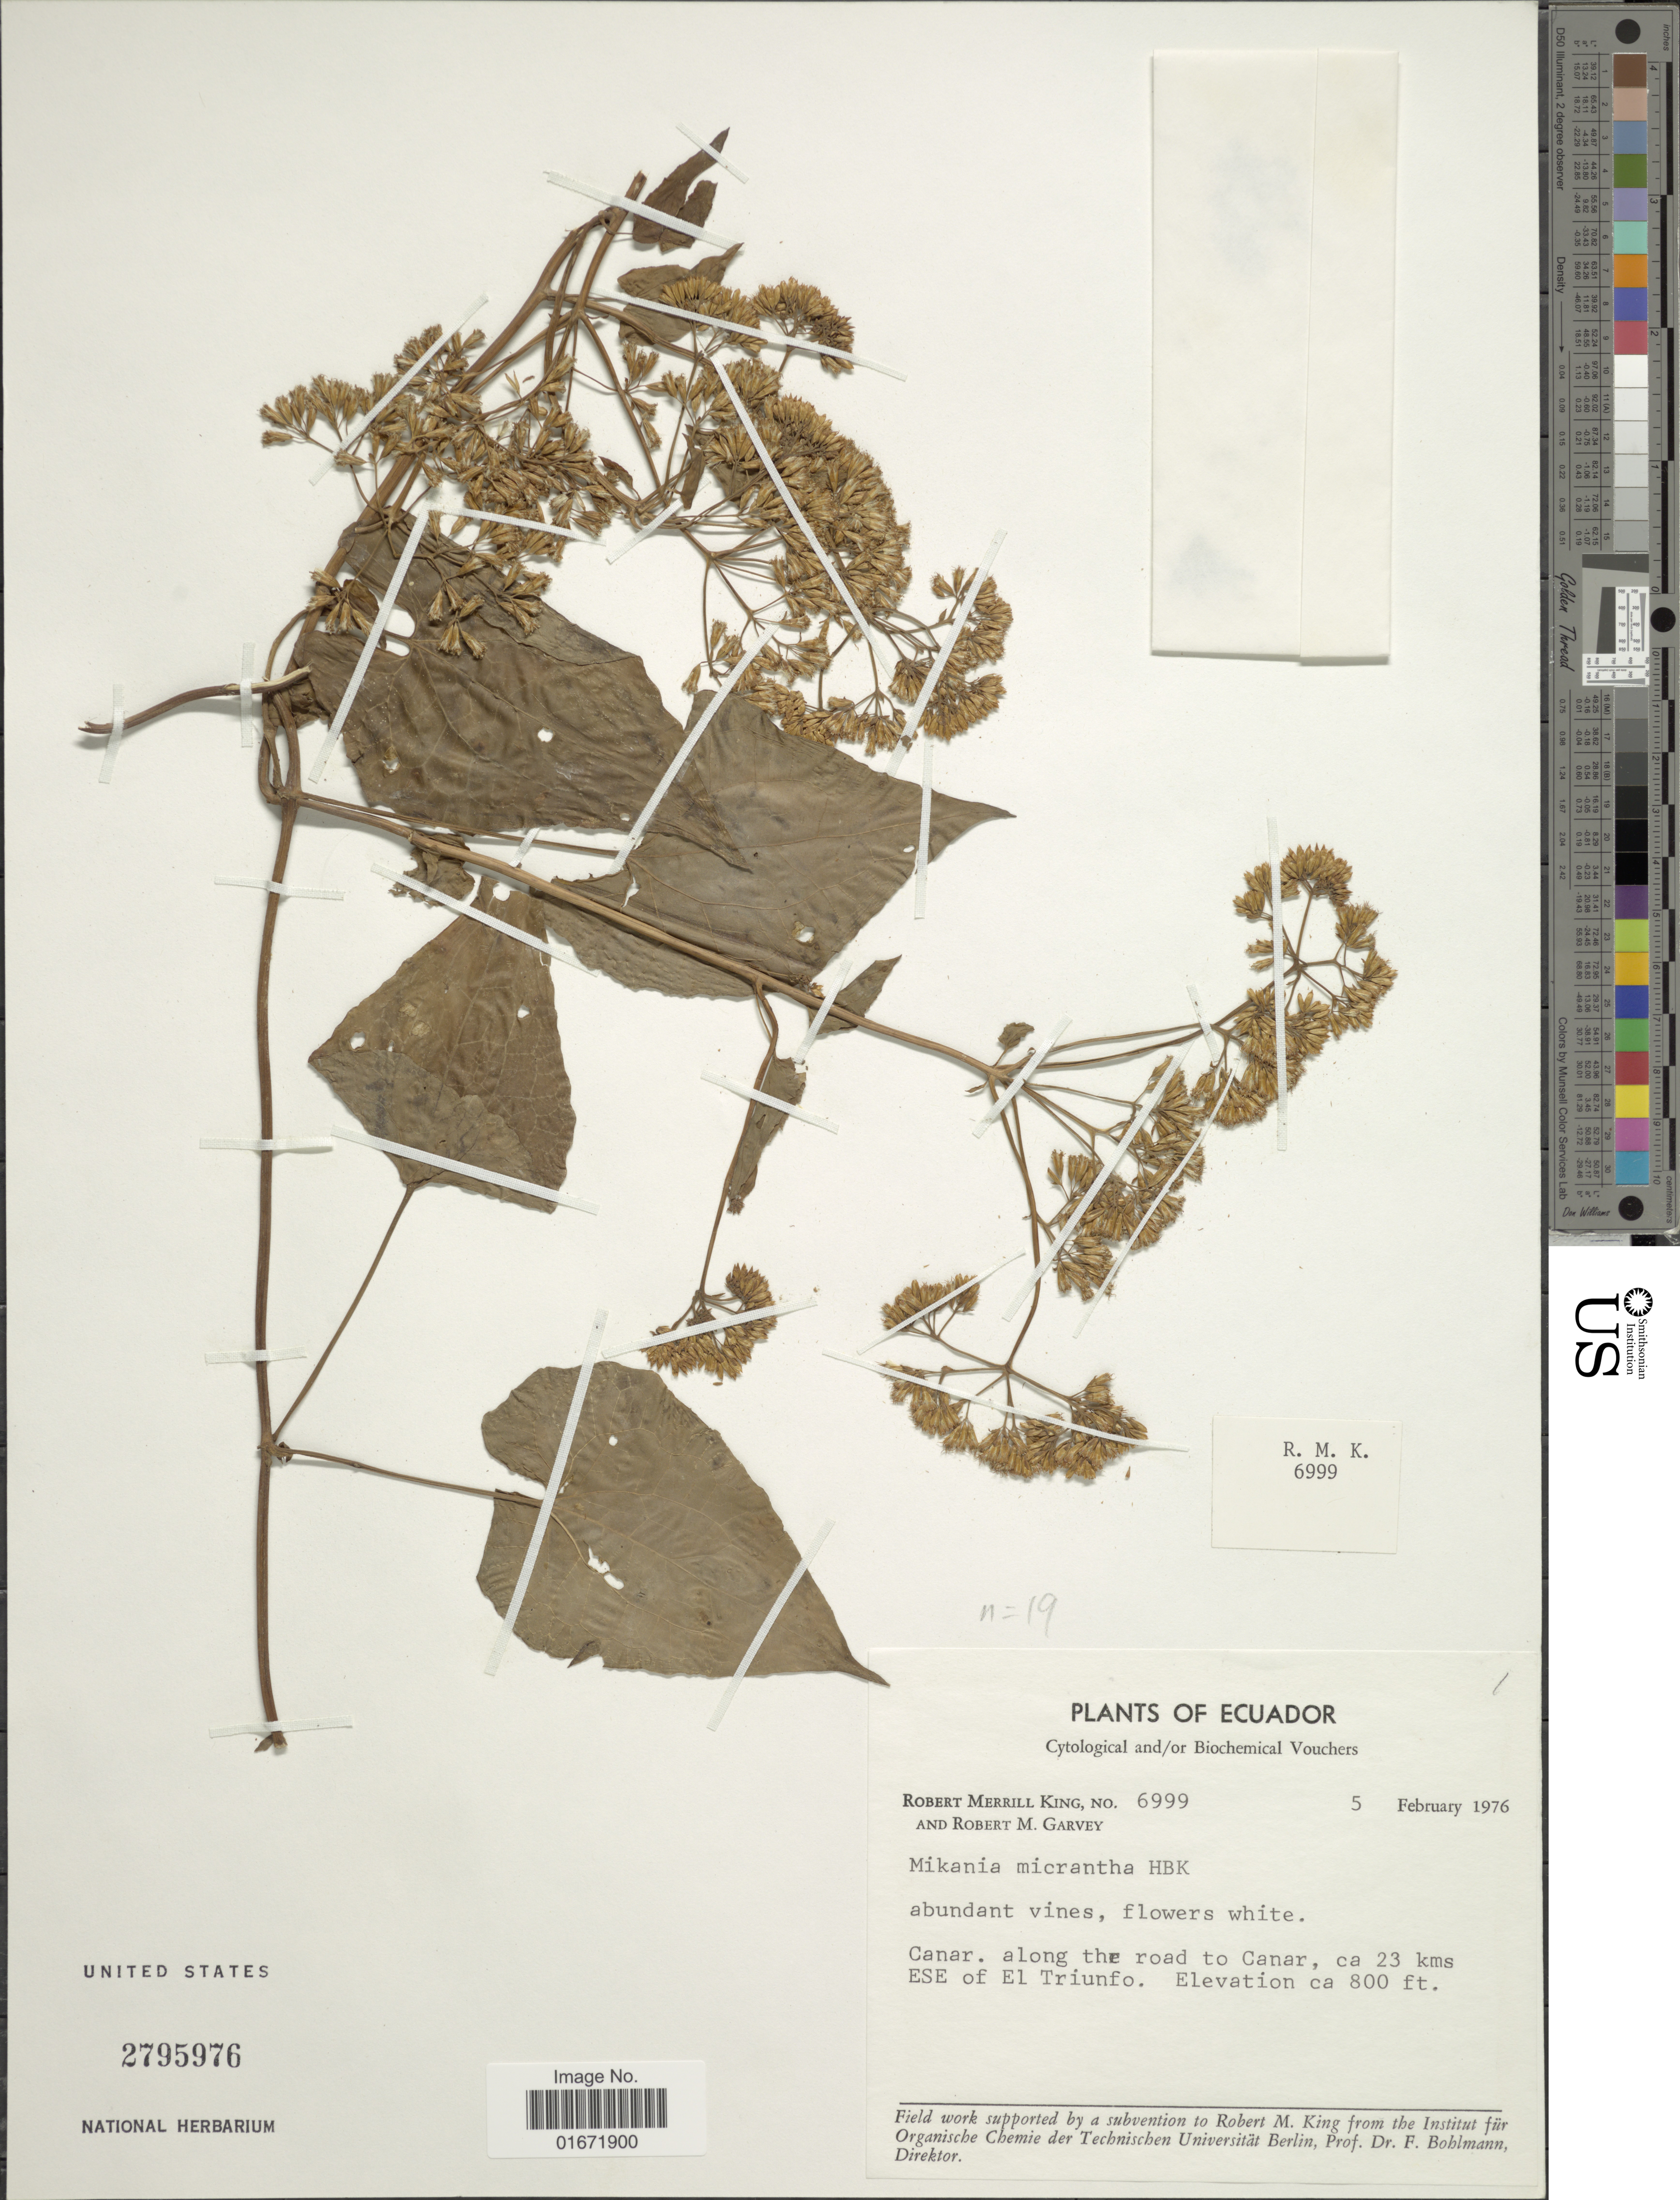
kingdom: Plantae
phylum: Tracheophyta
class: Magnoliopsida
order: Asterales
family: Asteraceae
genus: Mikania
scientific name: Mikania micrantha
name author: Kunth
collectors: R. M. King & R. Garvey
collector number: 6999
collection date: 1976-02-05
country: Ecuador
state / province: Cañar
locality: Canar, along the road to Canar, ca 23 kms ESE of El Triunfo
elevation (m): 244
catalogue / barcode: US 2795976